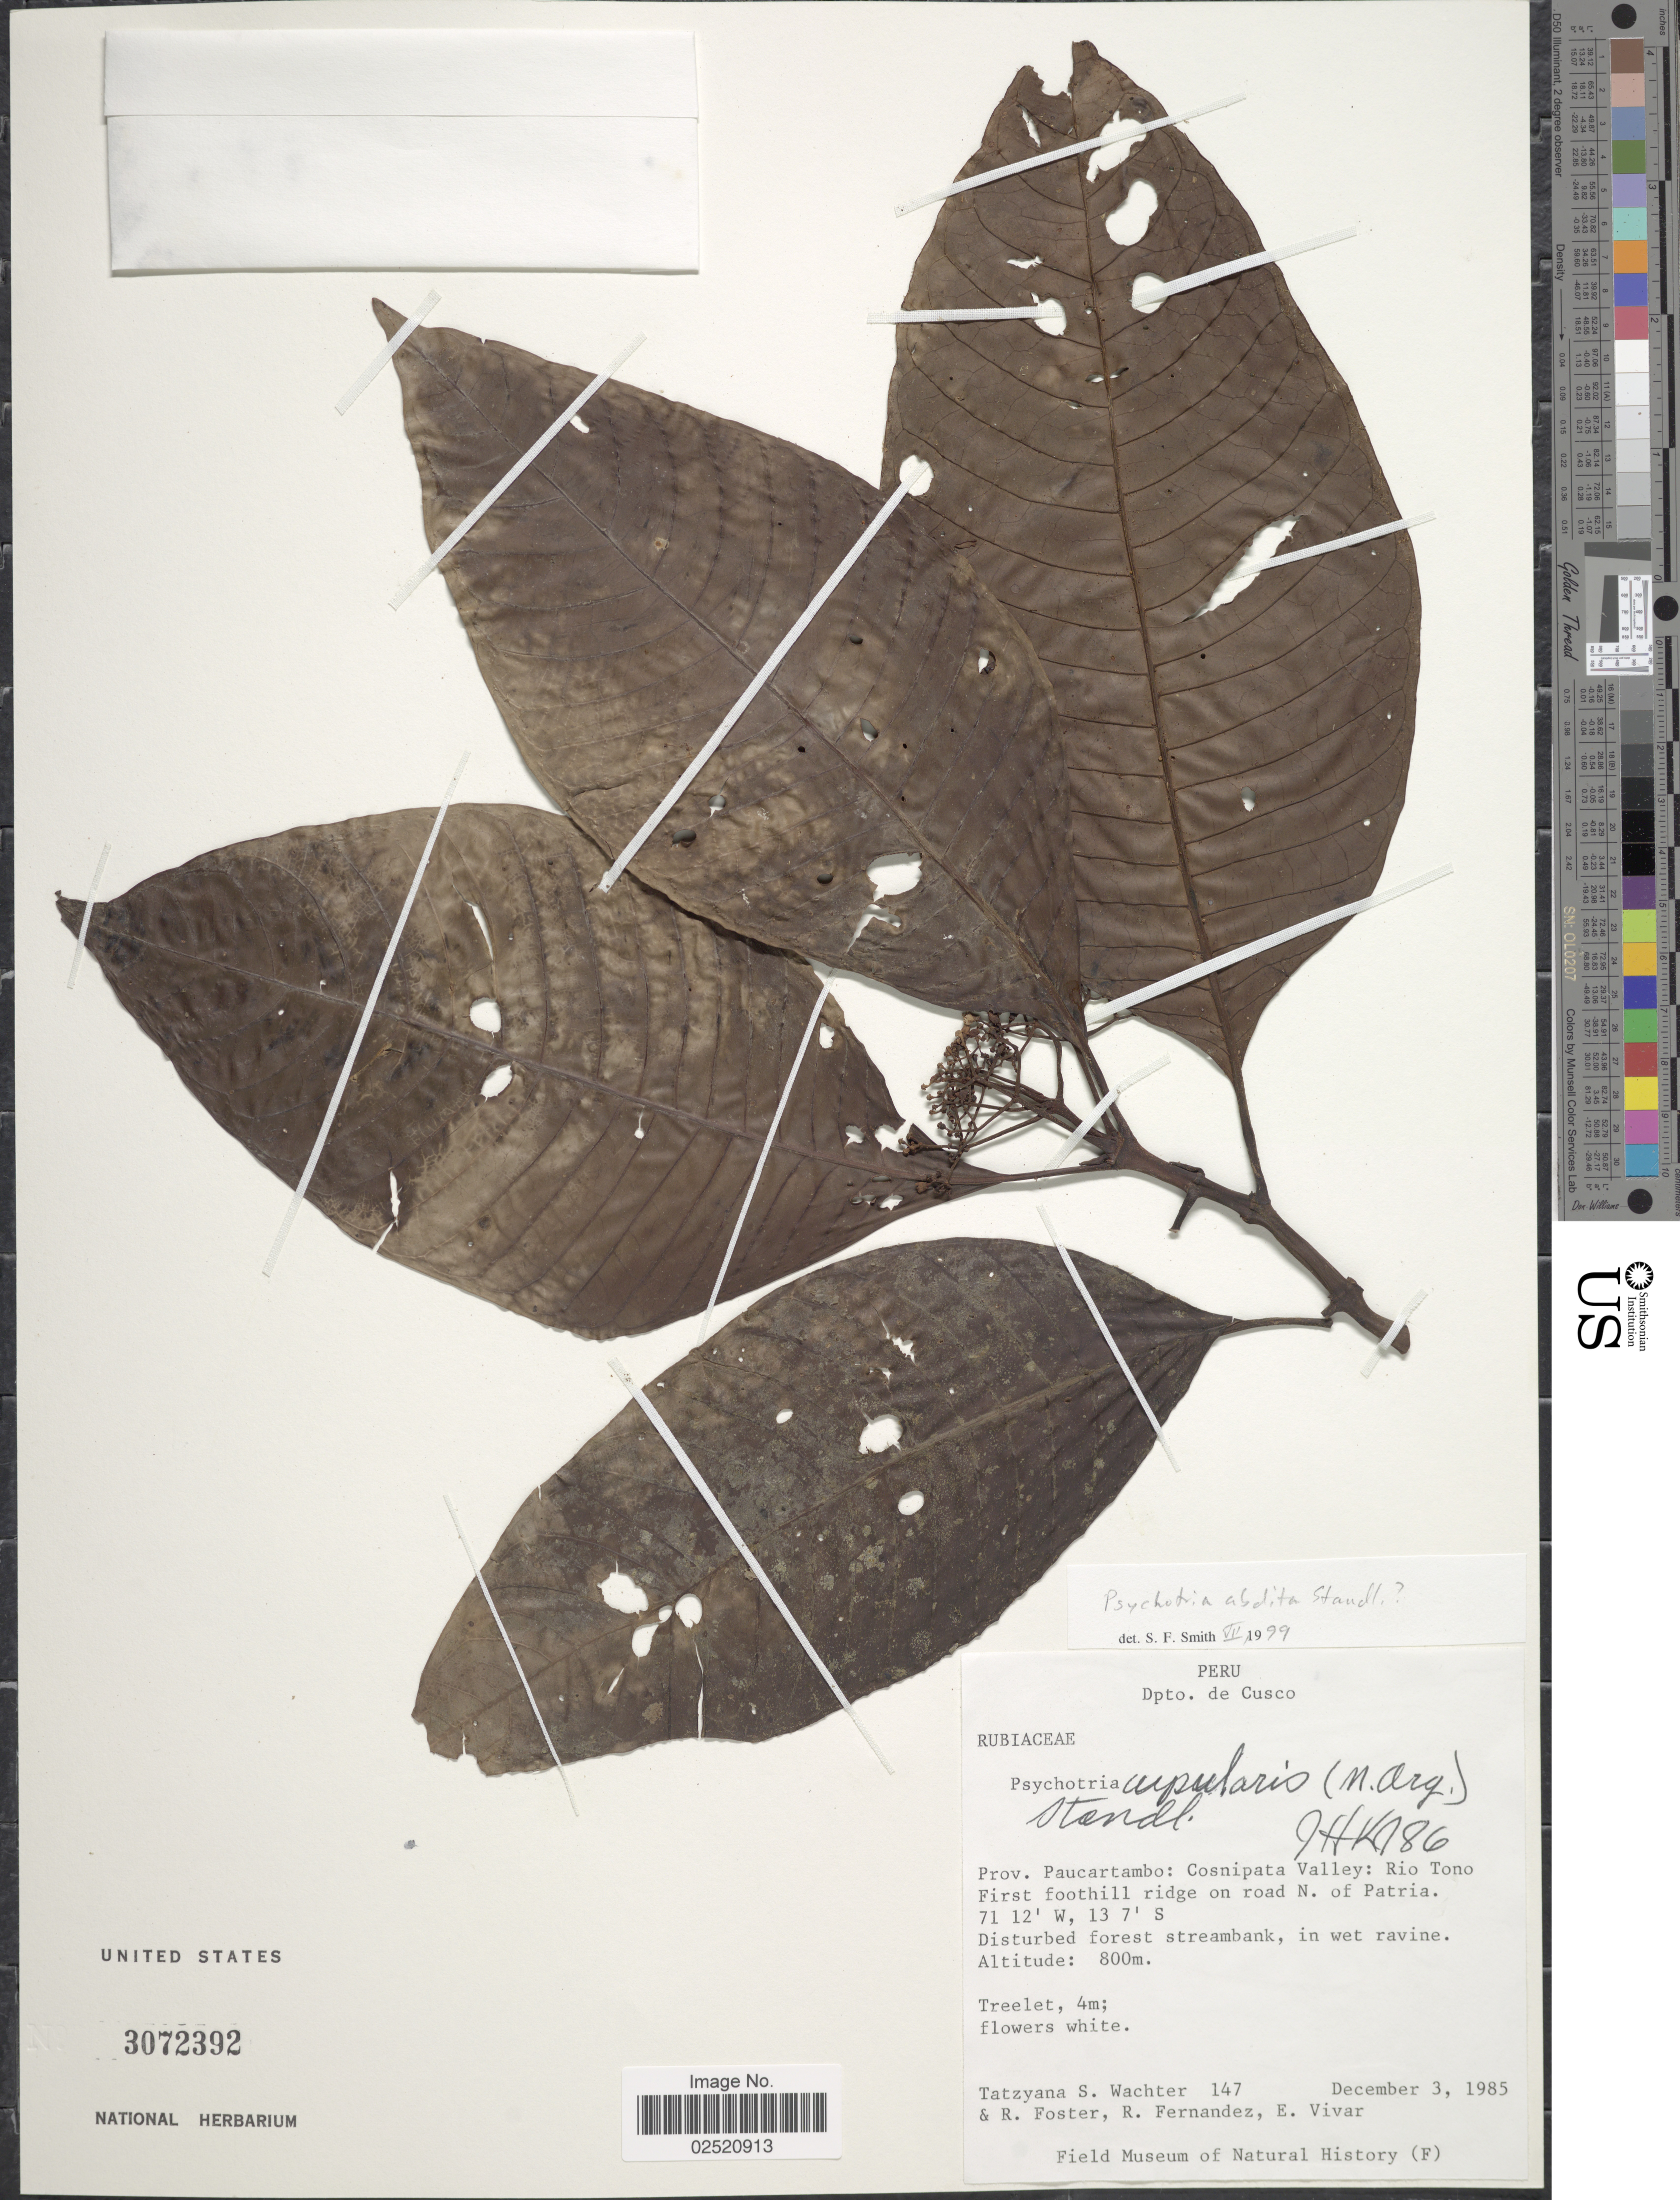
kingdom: Plantae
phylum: Tracheophyta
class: Magnoliopsida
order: Gentianales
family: Rubiaceae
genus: Psychotria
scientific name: Psychotria abdita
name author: Standl.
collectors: T. Wachter, R. Foster, R. Fernandez & E. Vivar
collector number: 147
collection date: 1985-12-03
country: Peru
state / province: Cusco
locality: Prov. Paucartambo: Cosnipata Valley: Rio Tono First foothill ridge on road N. of Patria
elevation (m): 800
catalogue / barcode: US 3072392